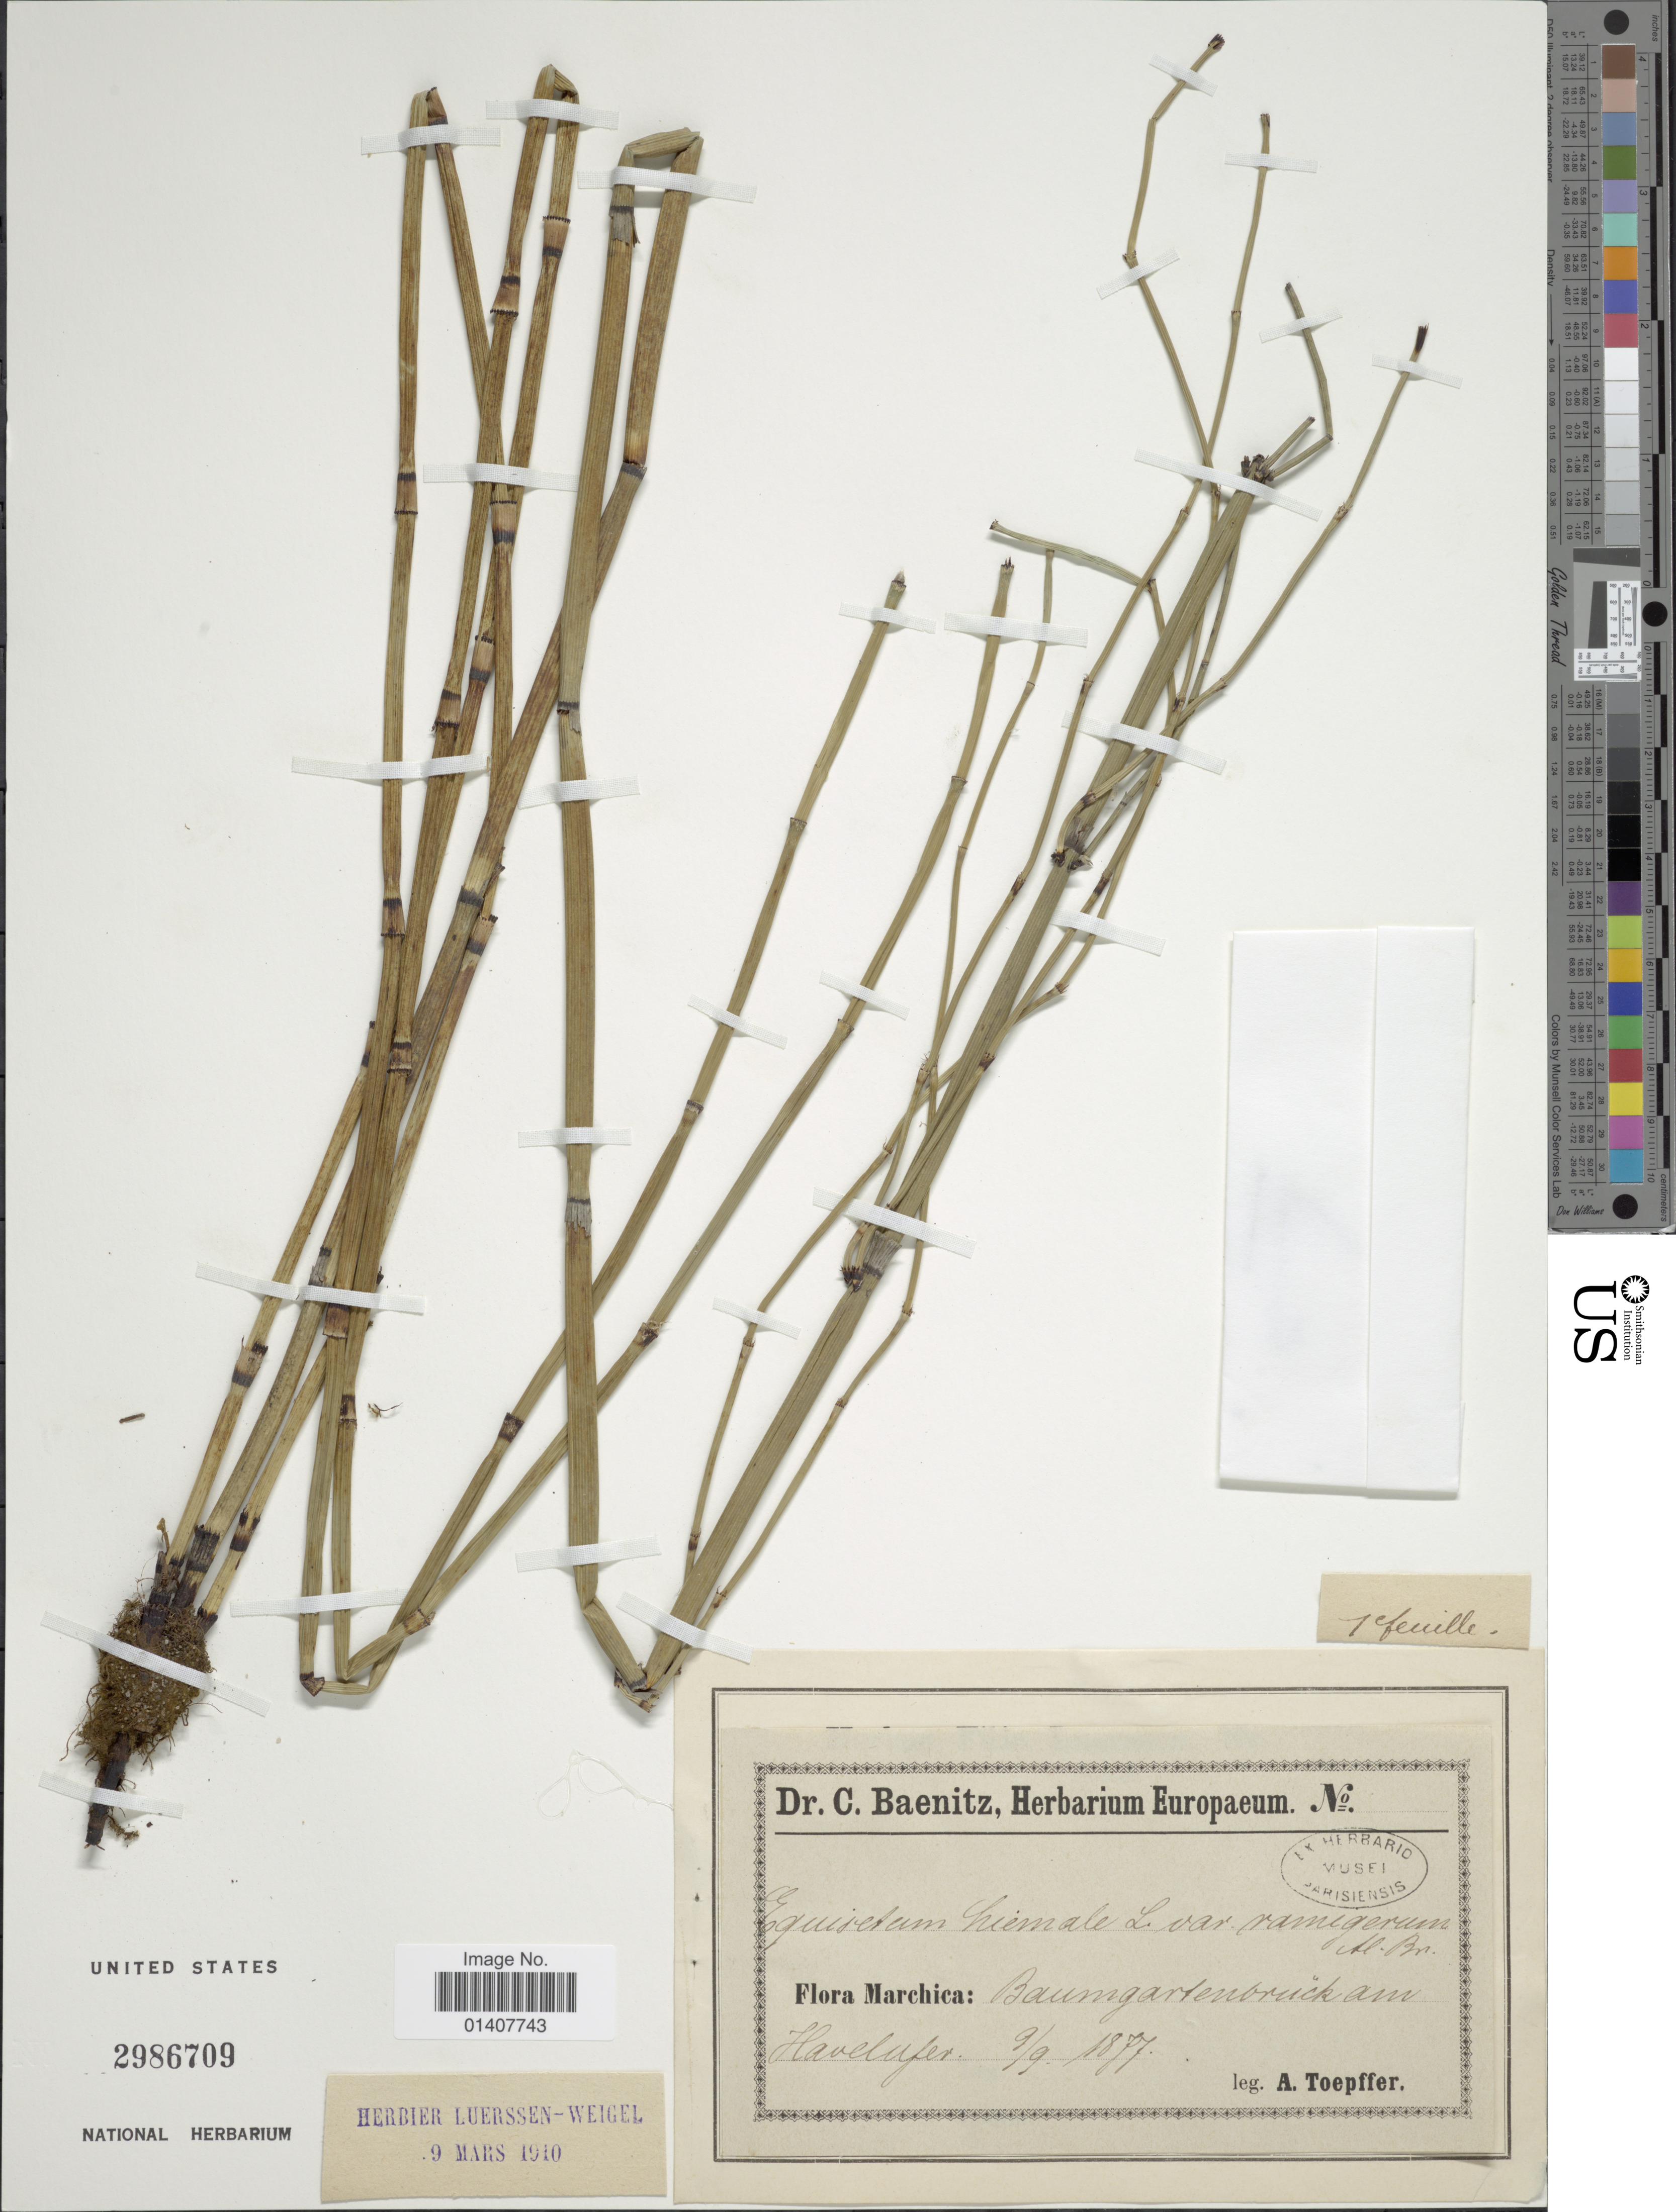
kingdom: Plantae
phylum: Tracheophyta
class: Polypodiopsida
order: Equisetales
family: Equisetaceae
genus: Equisetum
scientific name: Equisetum hyemale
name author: L.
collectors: A. Toepffer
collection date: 1877-09-09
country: Germany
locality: Flora Marchica: baumgartenbruck am Havelufer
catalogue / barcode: US 2986709